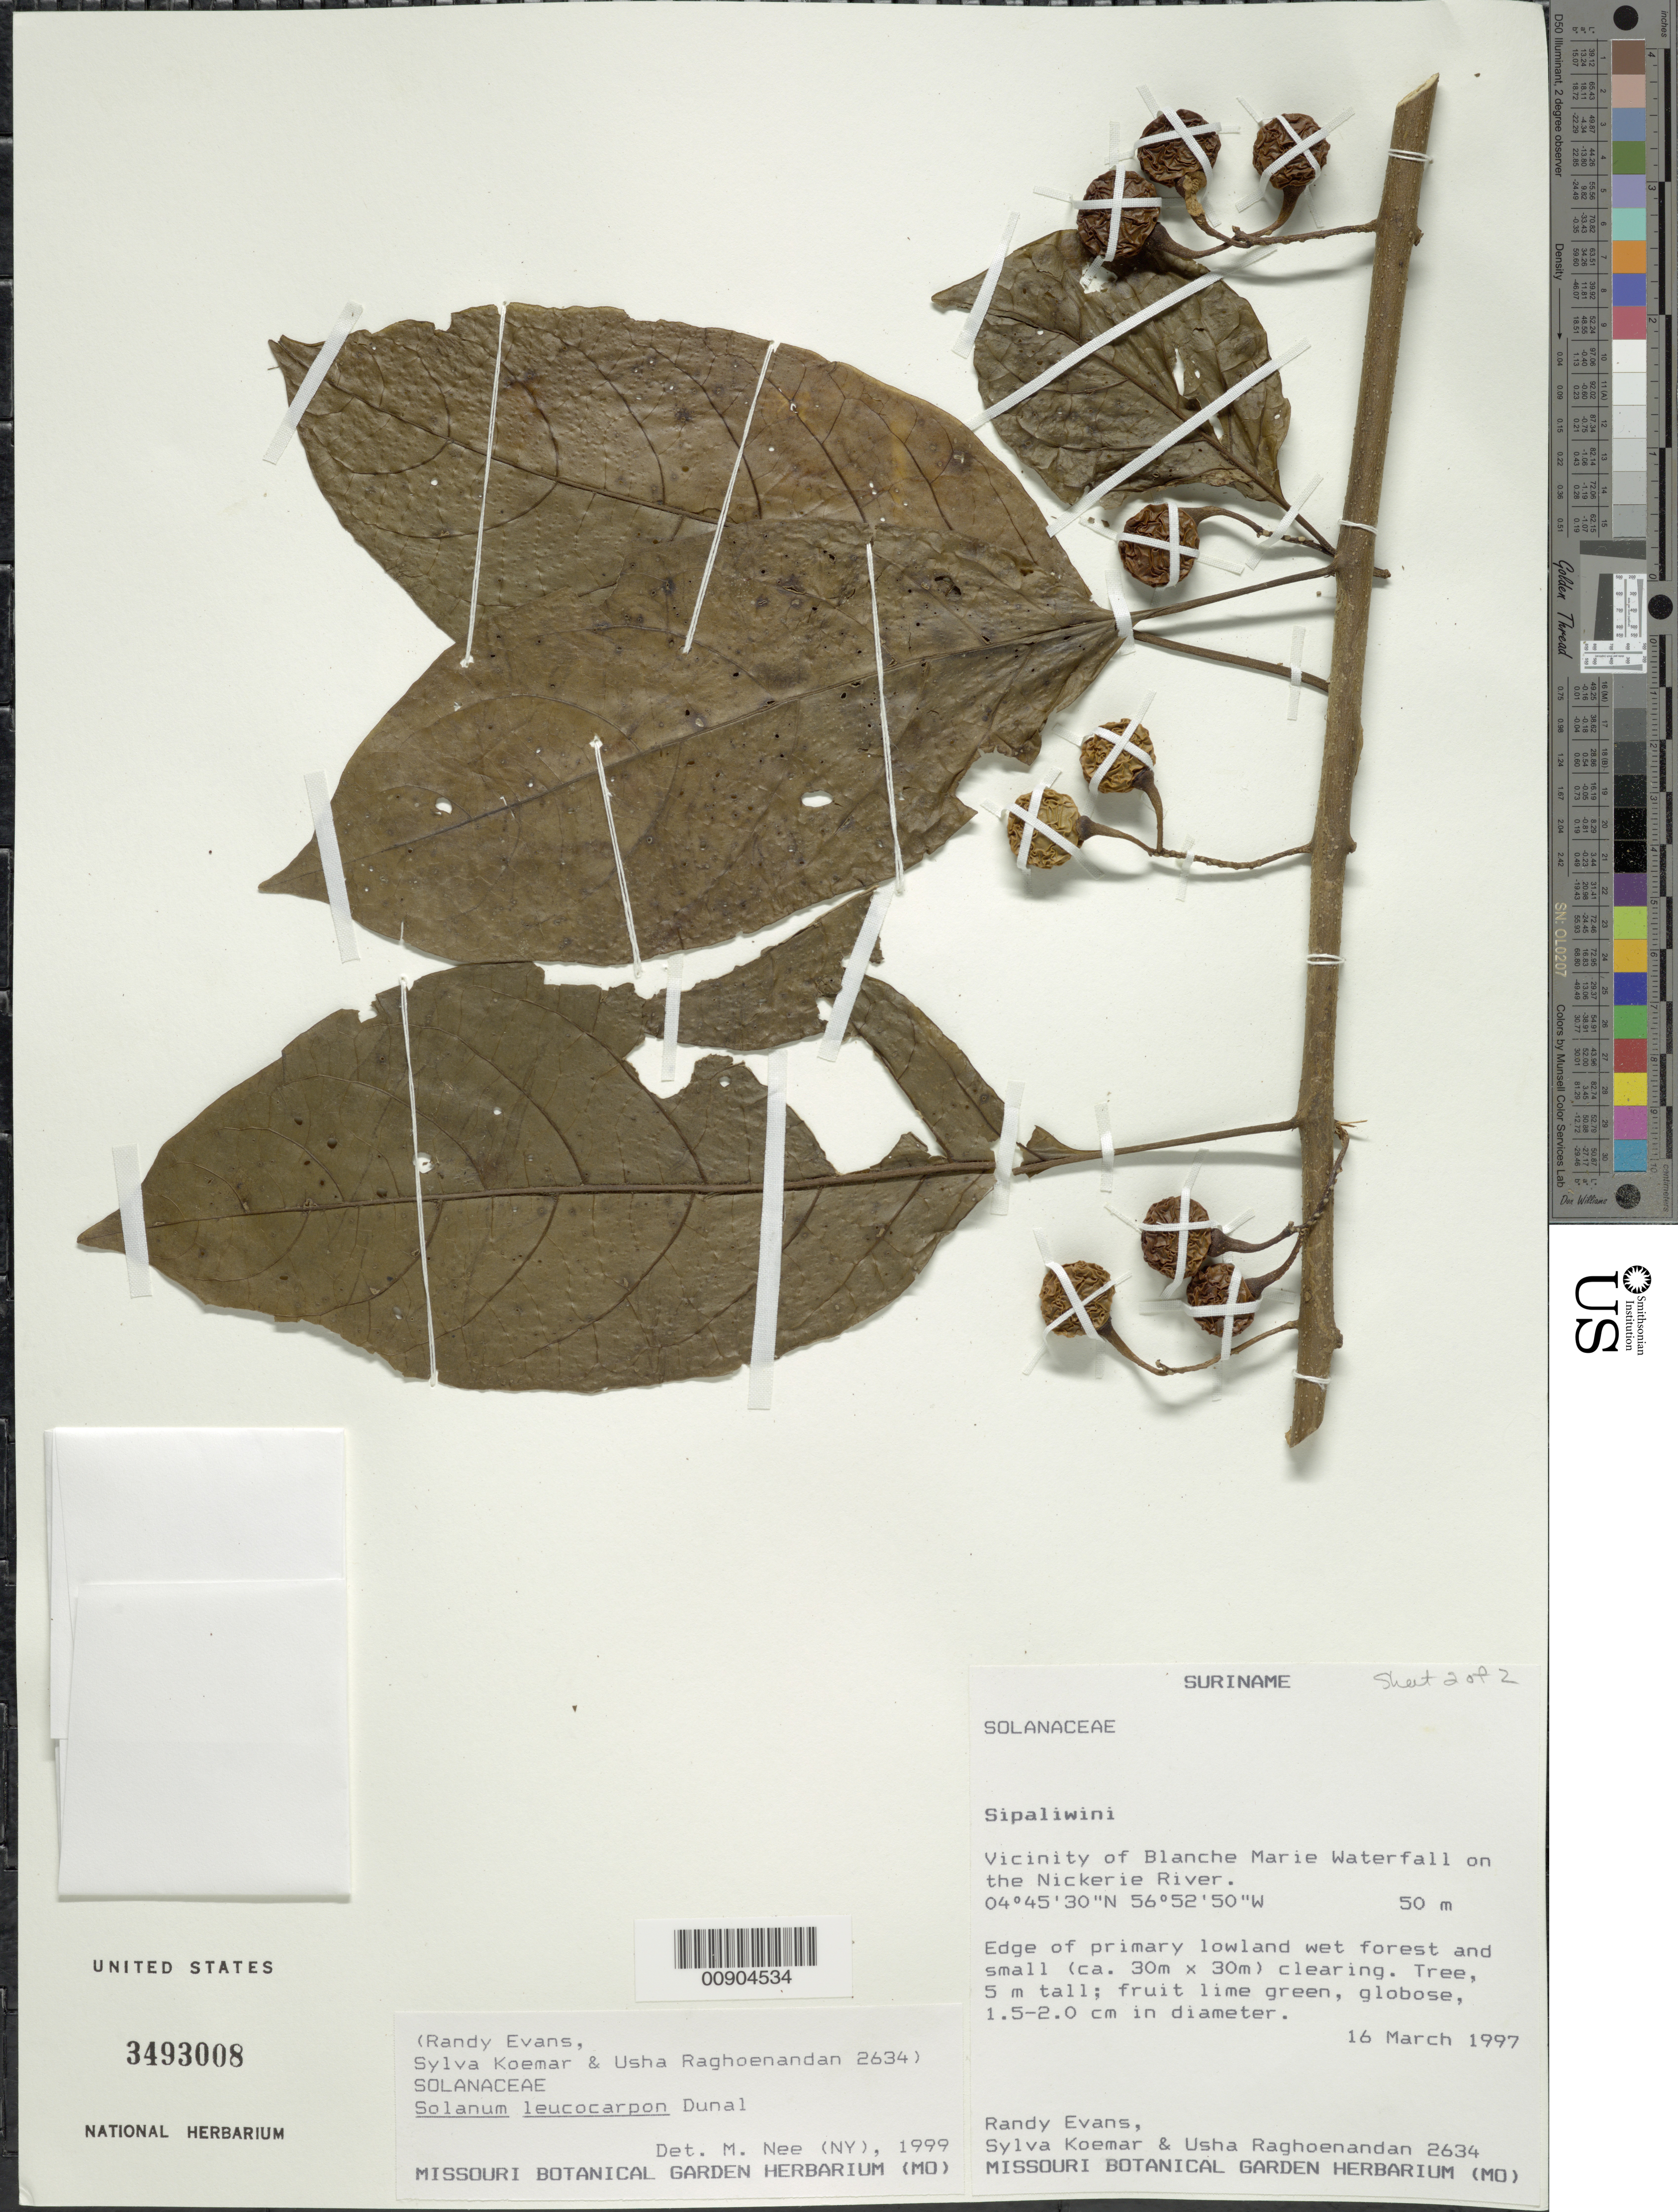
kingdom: Plantae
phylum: Tracheophyta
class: Magnoliopsida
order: Solanales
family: Solanaceae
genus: Solanum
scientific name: Solanum leucocarpon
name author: Dunal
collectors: R. Evans, S. Koemar & U. Raghoenandan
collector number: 2634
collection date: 1997-03-16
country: Suriname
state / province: Sipaliwini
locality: Vicinity of Blanche Marie Waterfall on the Nickerie River.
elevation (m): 50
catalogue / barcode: US 3493008